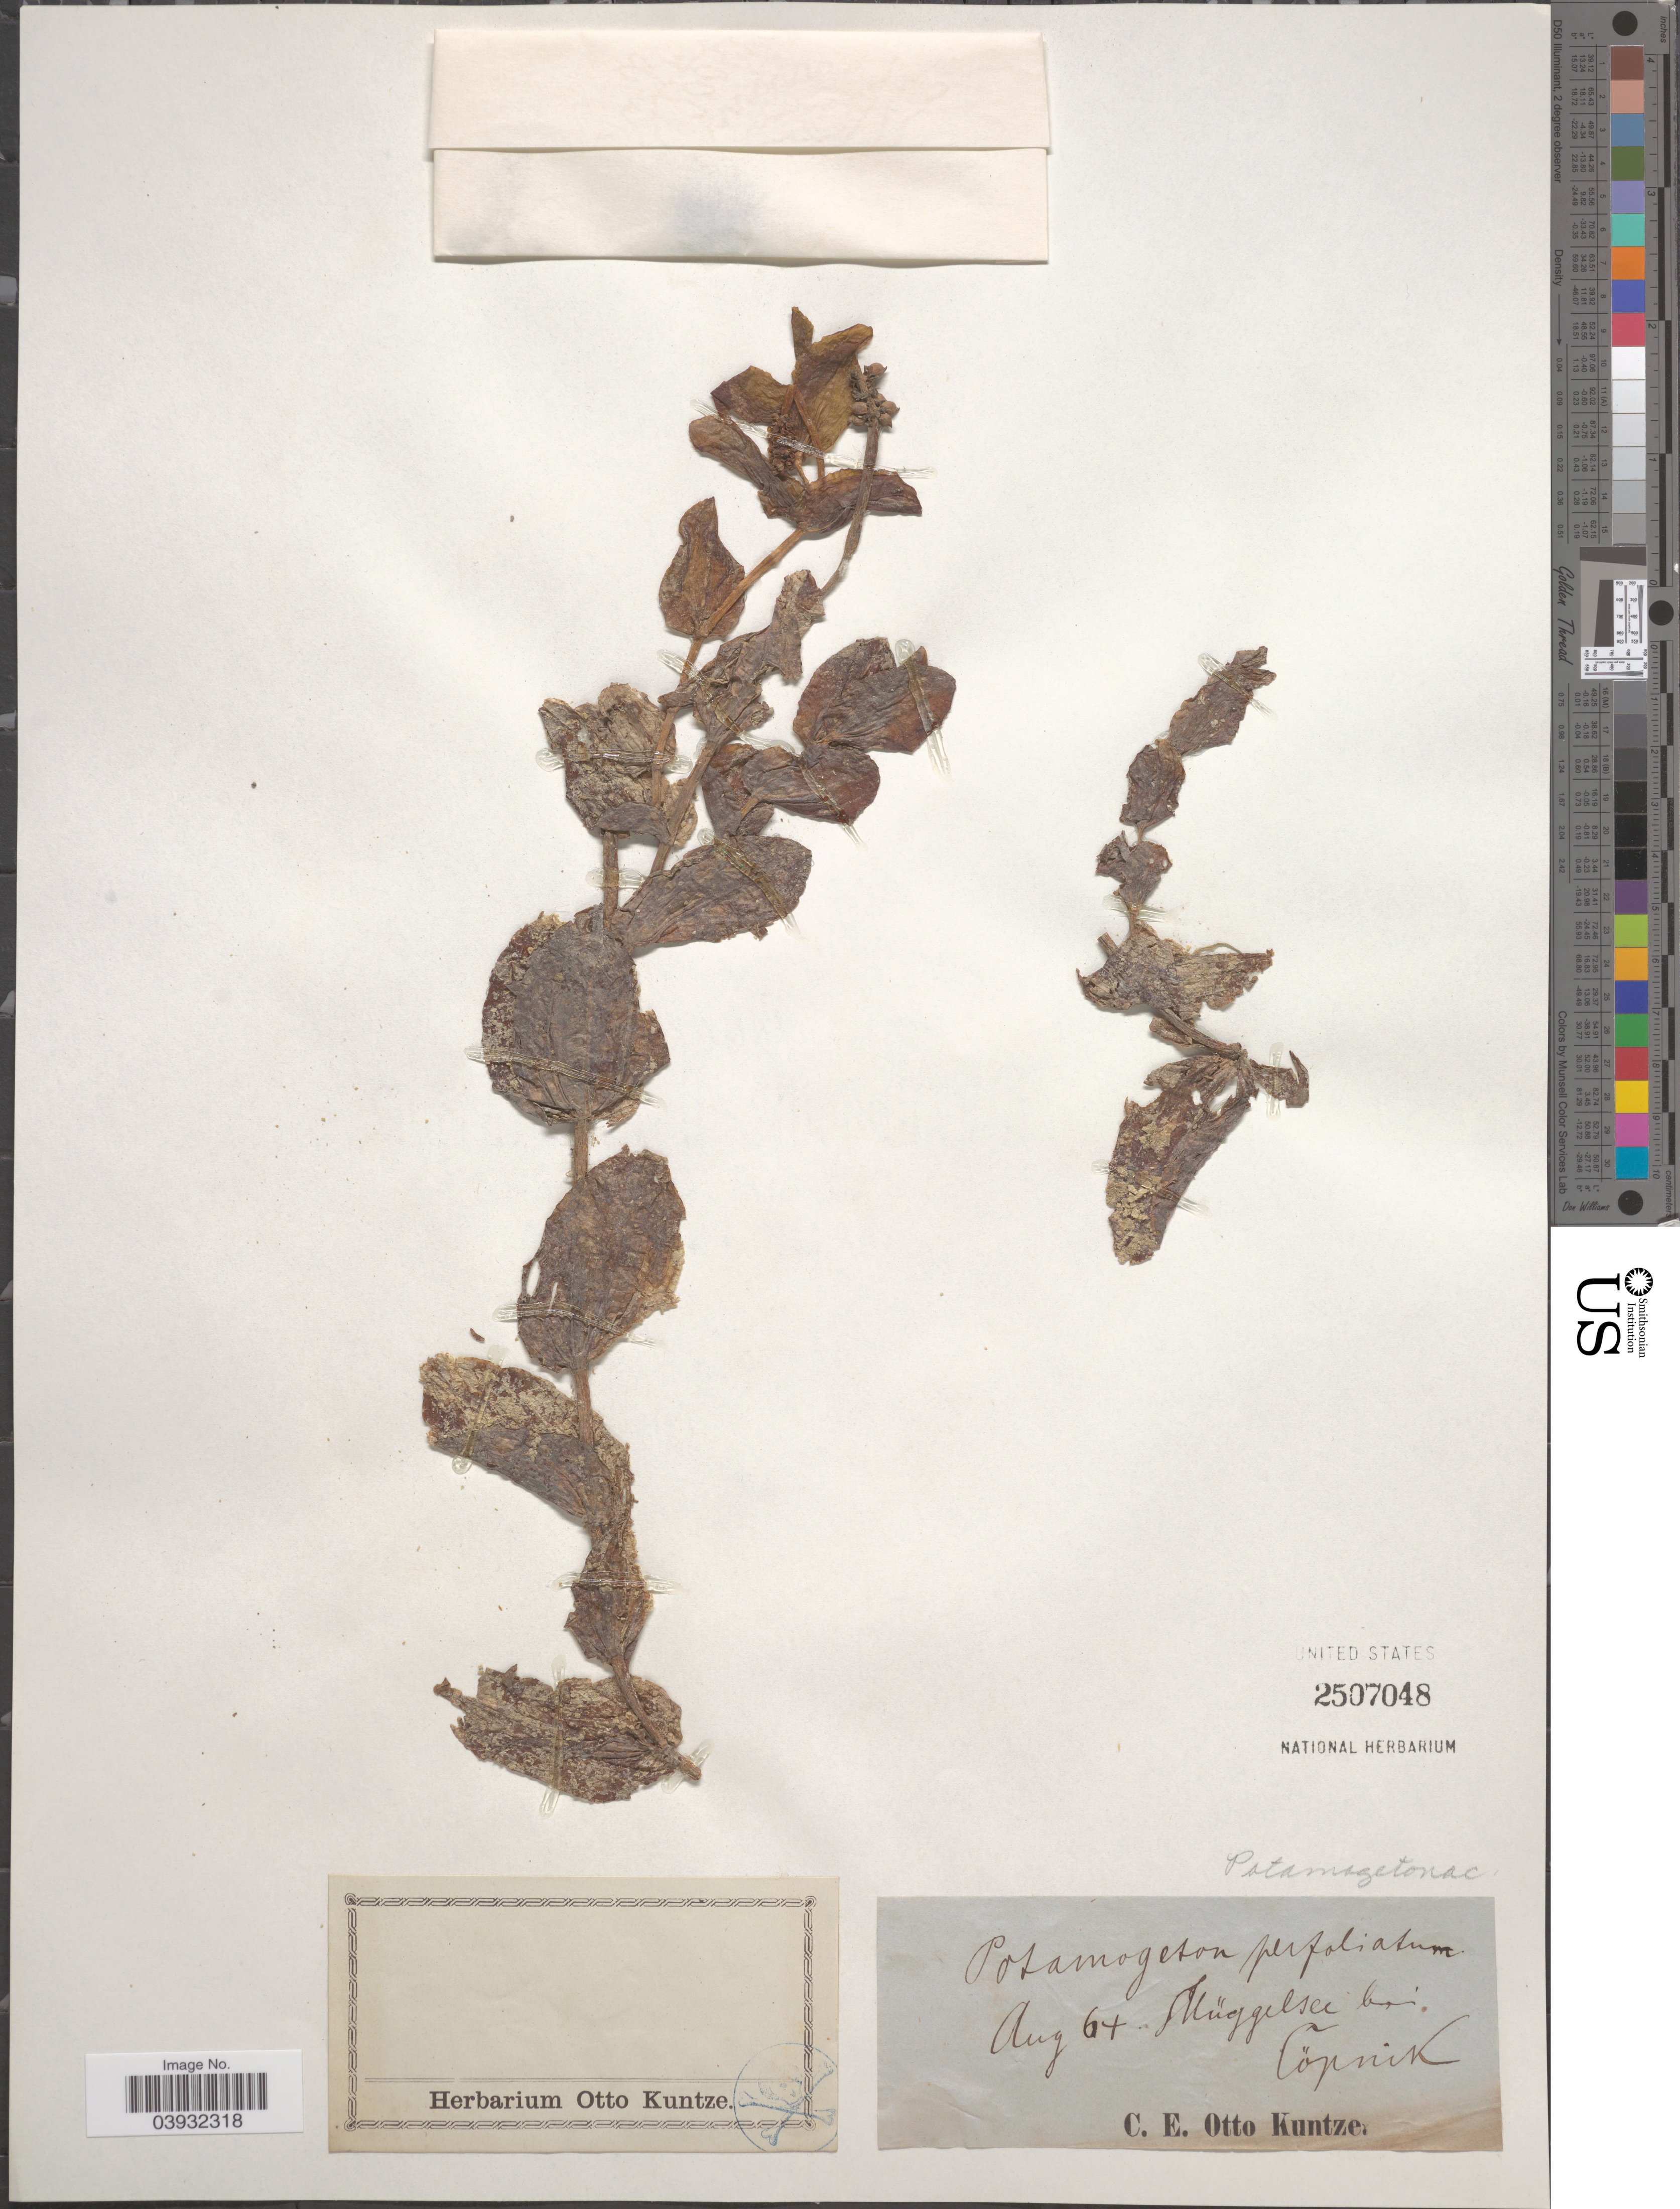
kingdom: Plantae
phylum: Tracheophyta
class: Liliopsida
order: Alismatales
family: Potamogetonaceae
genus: Potamogeton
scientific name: Potamogeton perfoliatus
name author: L.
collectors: C.E.O. Kuntze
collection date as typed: Transcribed d/m/y: /8/64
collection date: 1864-08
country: Germany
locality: Flüggelsee [interpreted] bei Cöpnik.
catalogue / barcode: US 2507048